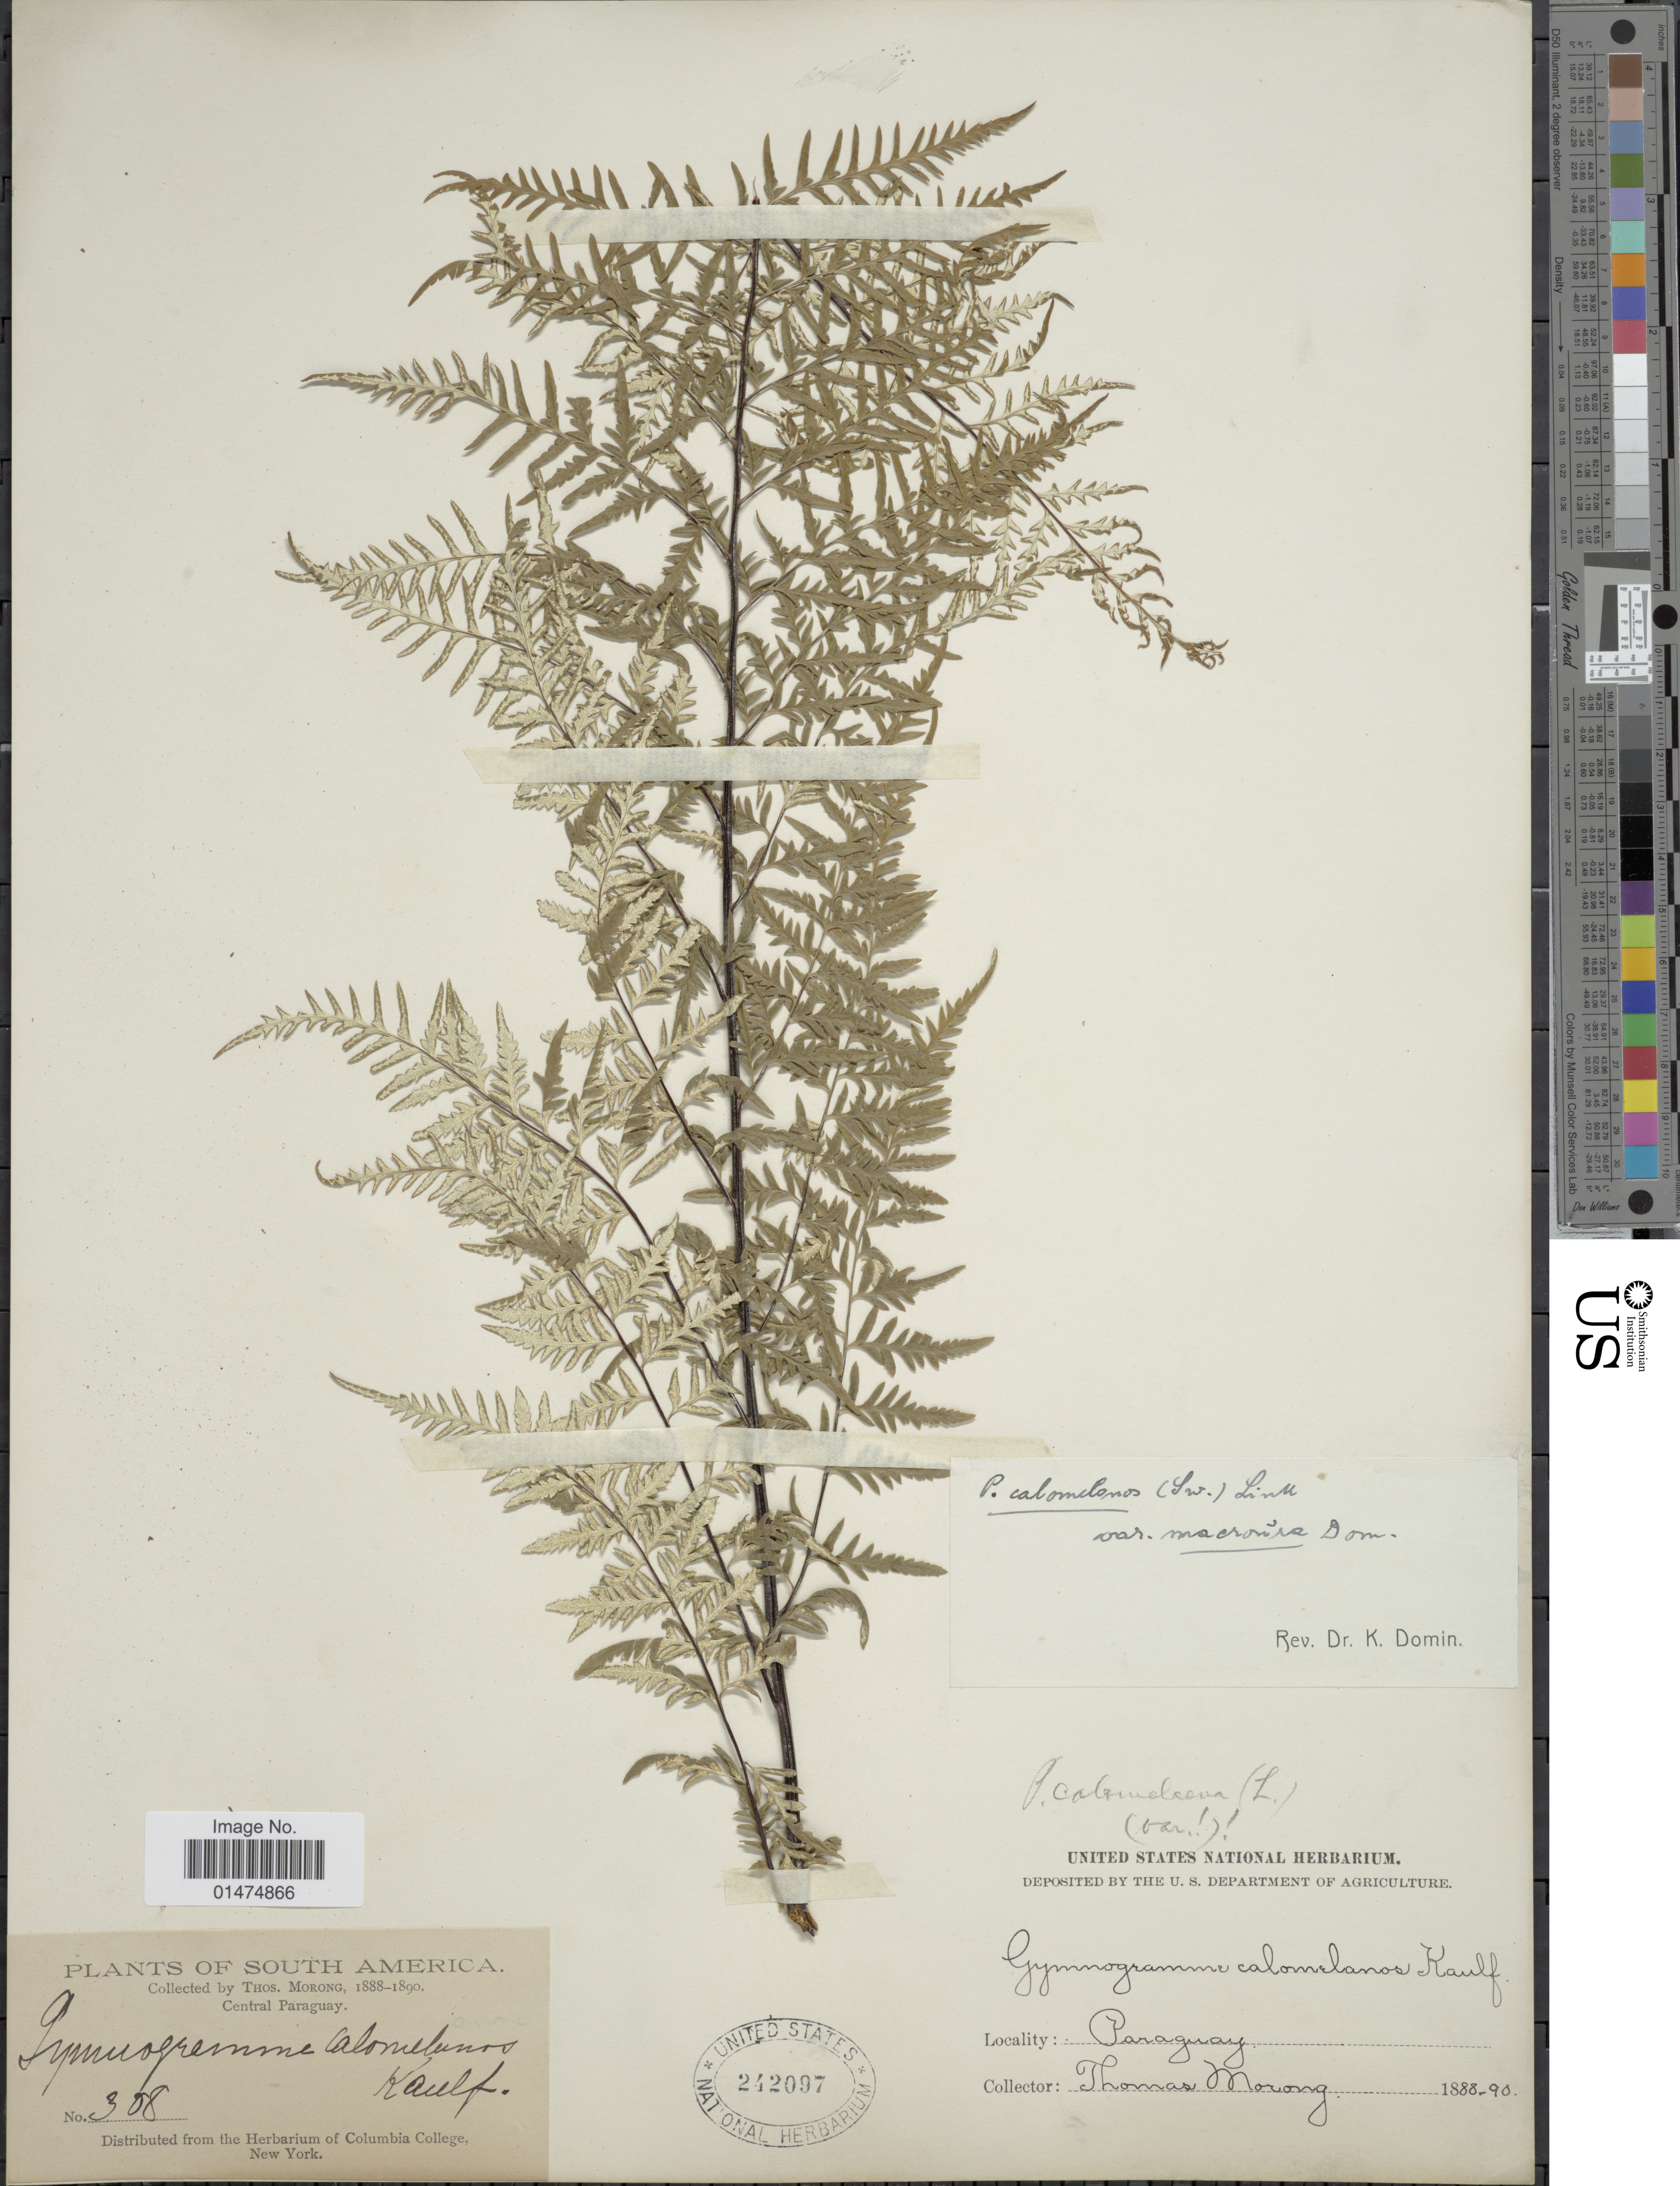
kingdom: Plantae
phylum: Tracheophyta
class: Polypodiopsida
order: Polypodiales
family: Pteridaceae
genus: Pityrogramma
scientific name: Pityrogramma calomelanos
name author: (L.) Link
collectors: ex herb. T. Morong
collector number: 308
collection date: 1888/1890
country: Paraguay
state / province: Central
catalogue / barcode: US 242097